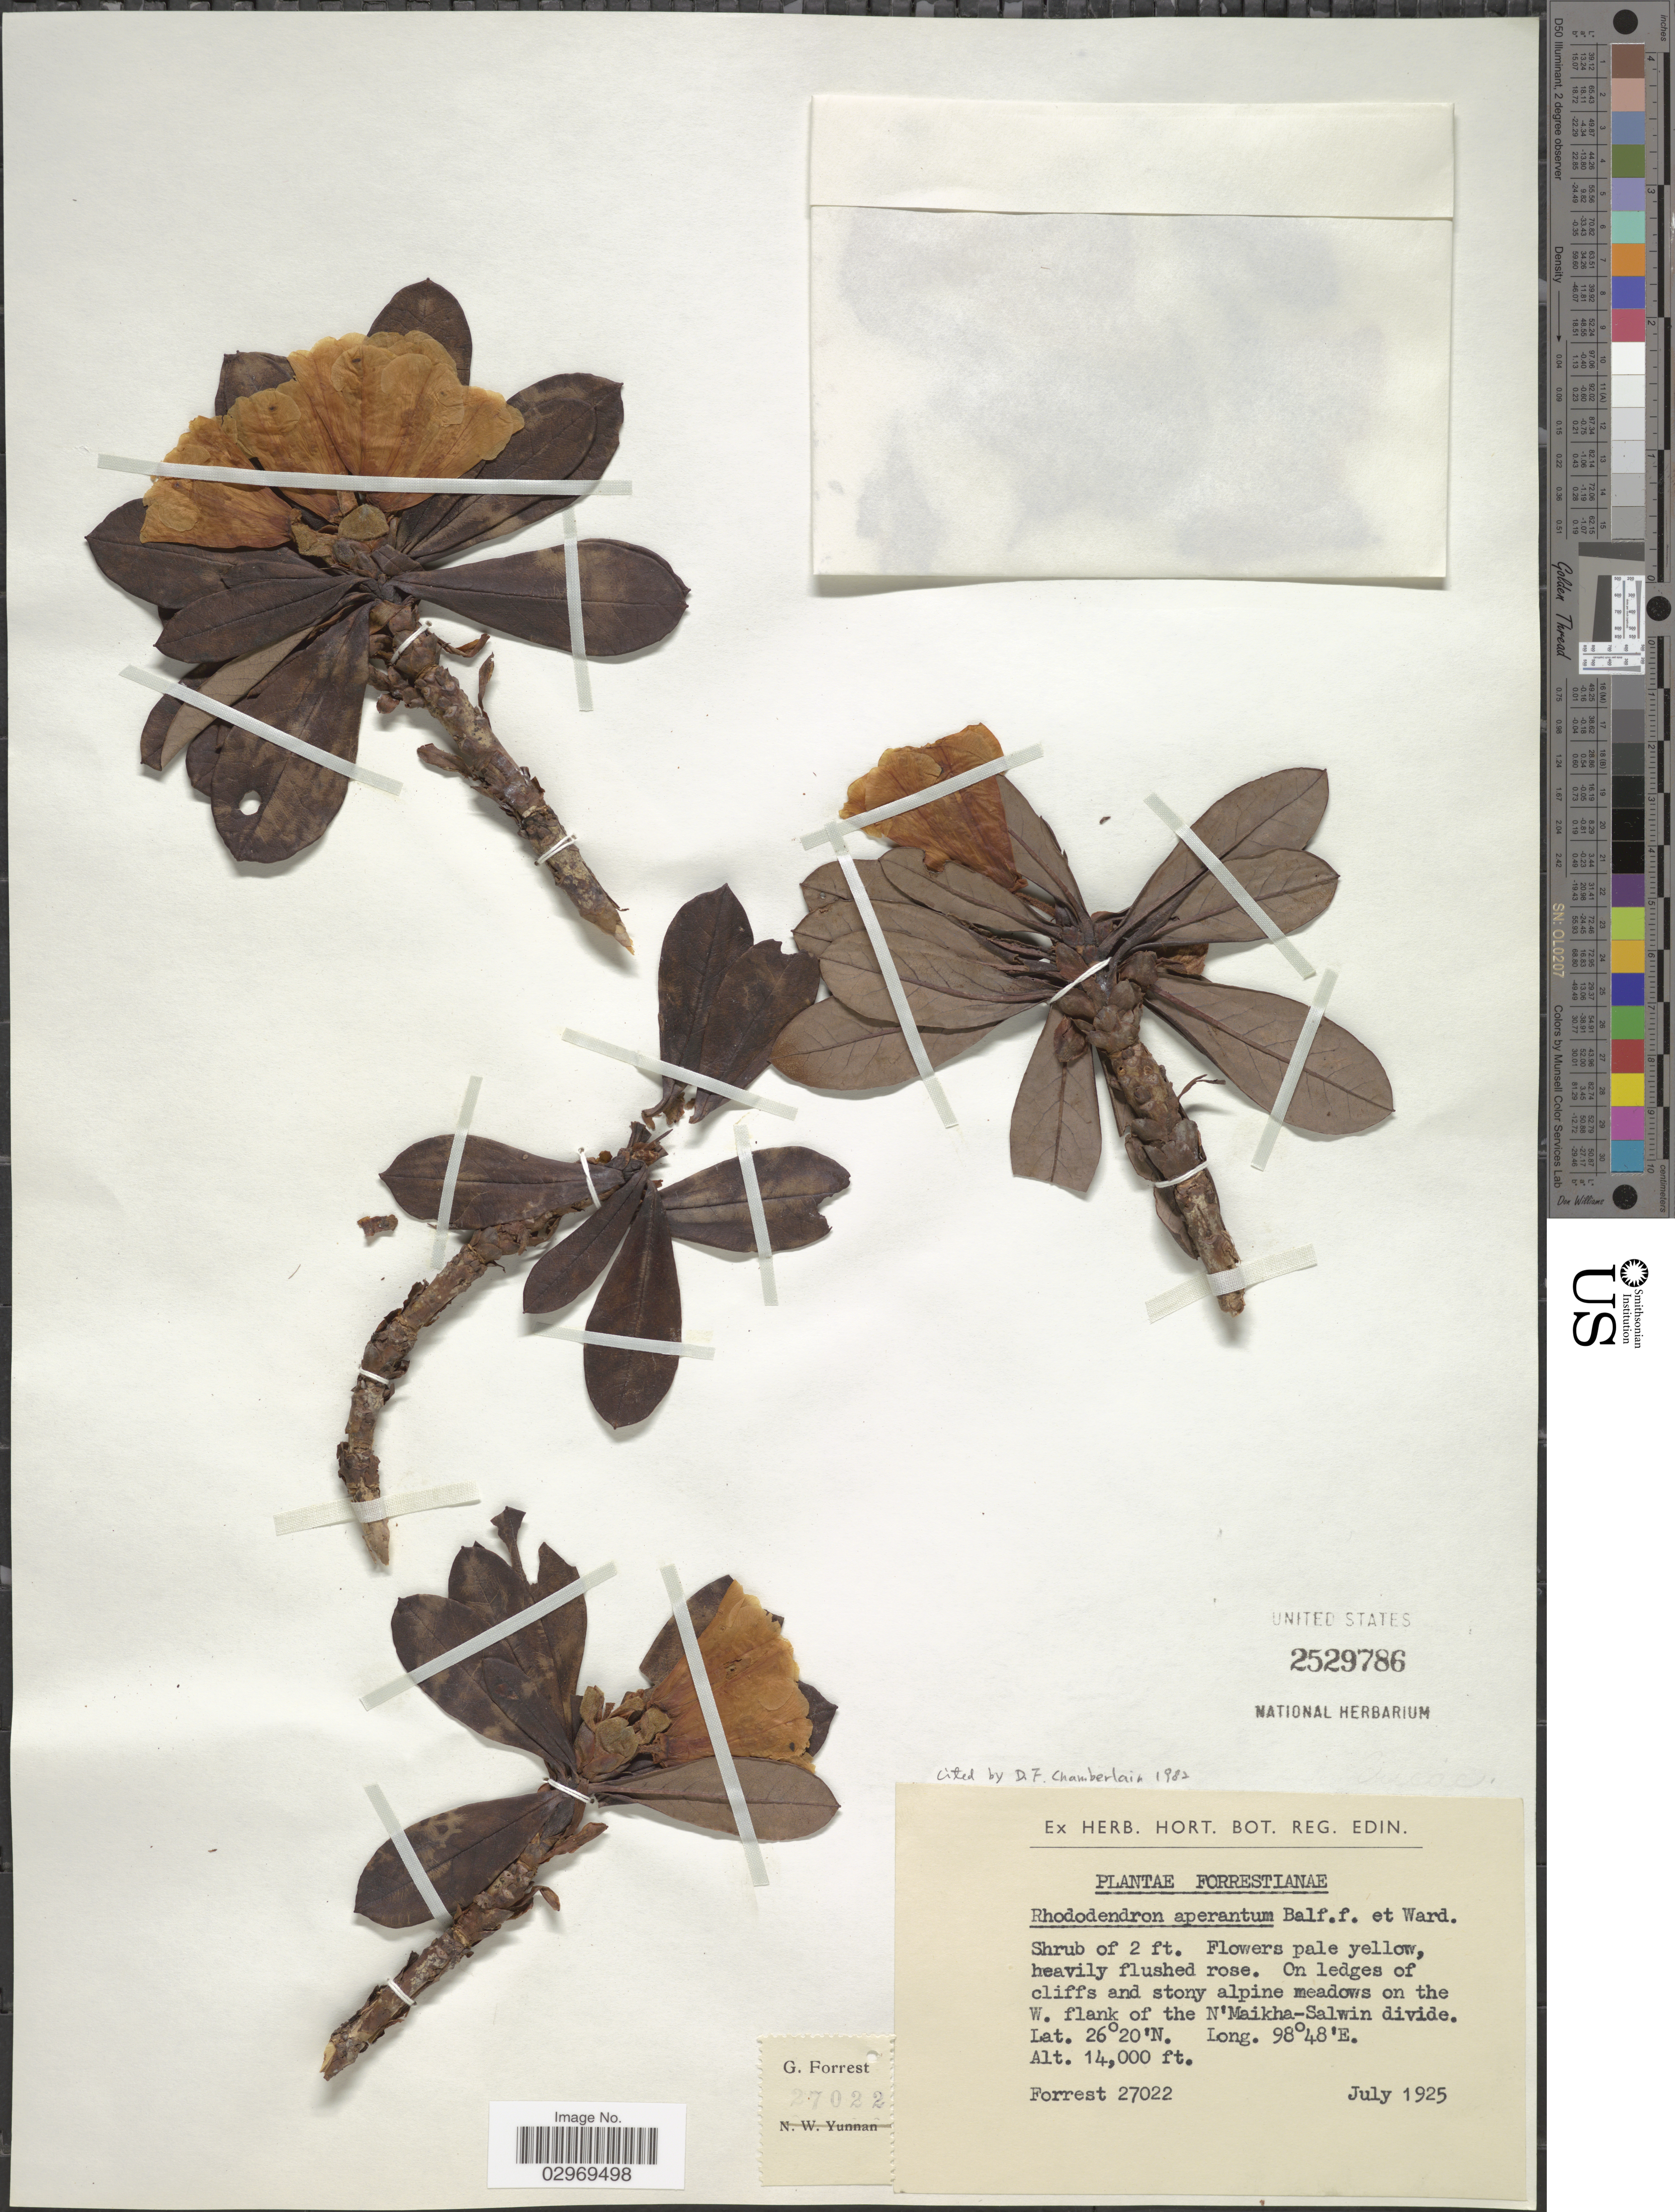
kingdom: Plantae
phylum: Tracheophyta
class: Magnoliopsida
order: Ericales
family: Ericaceae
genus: Rhododendron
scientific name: Rhododendron aperantum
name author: Balf. f. & Ward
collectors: -. Forrest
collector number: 27022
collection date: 1925-07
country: Myanmar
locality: On ledges of cliffs and stony alpine meadows on the W. flank of the N'Maikha-Salwin divide.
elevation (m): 4267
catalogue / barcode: US 2529786